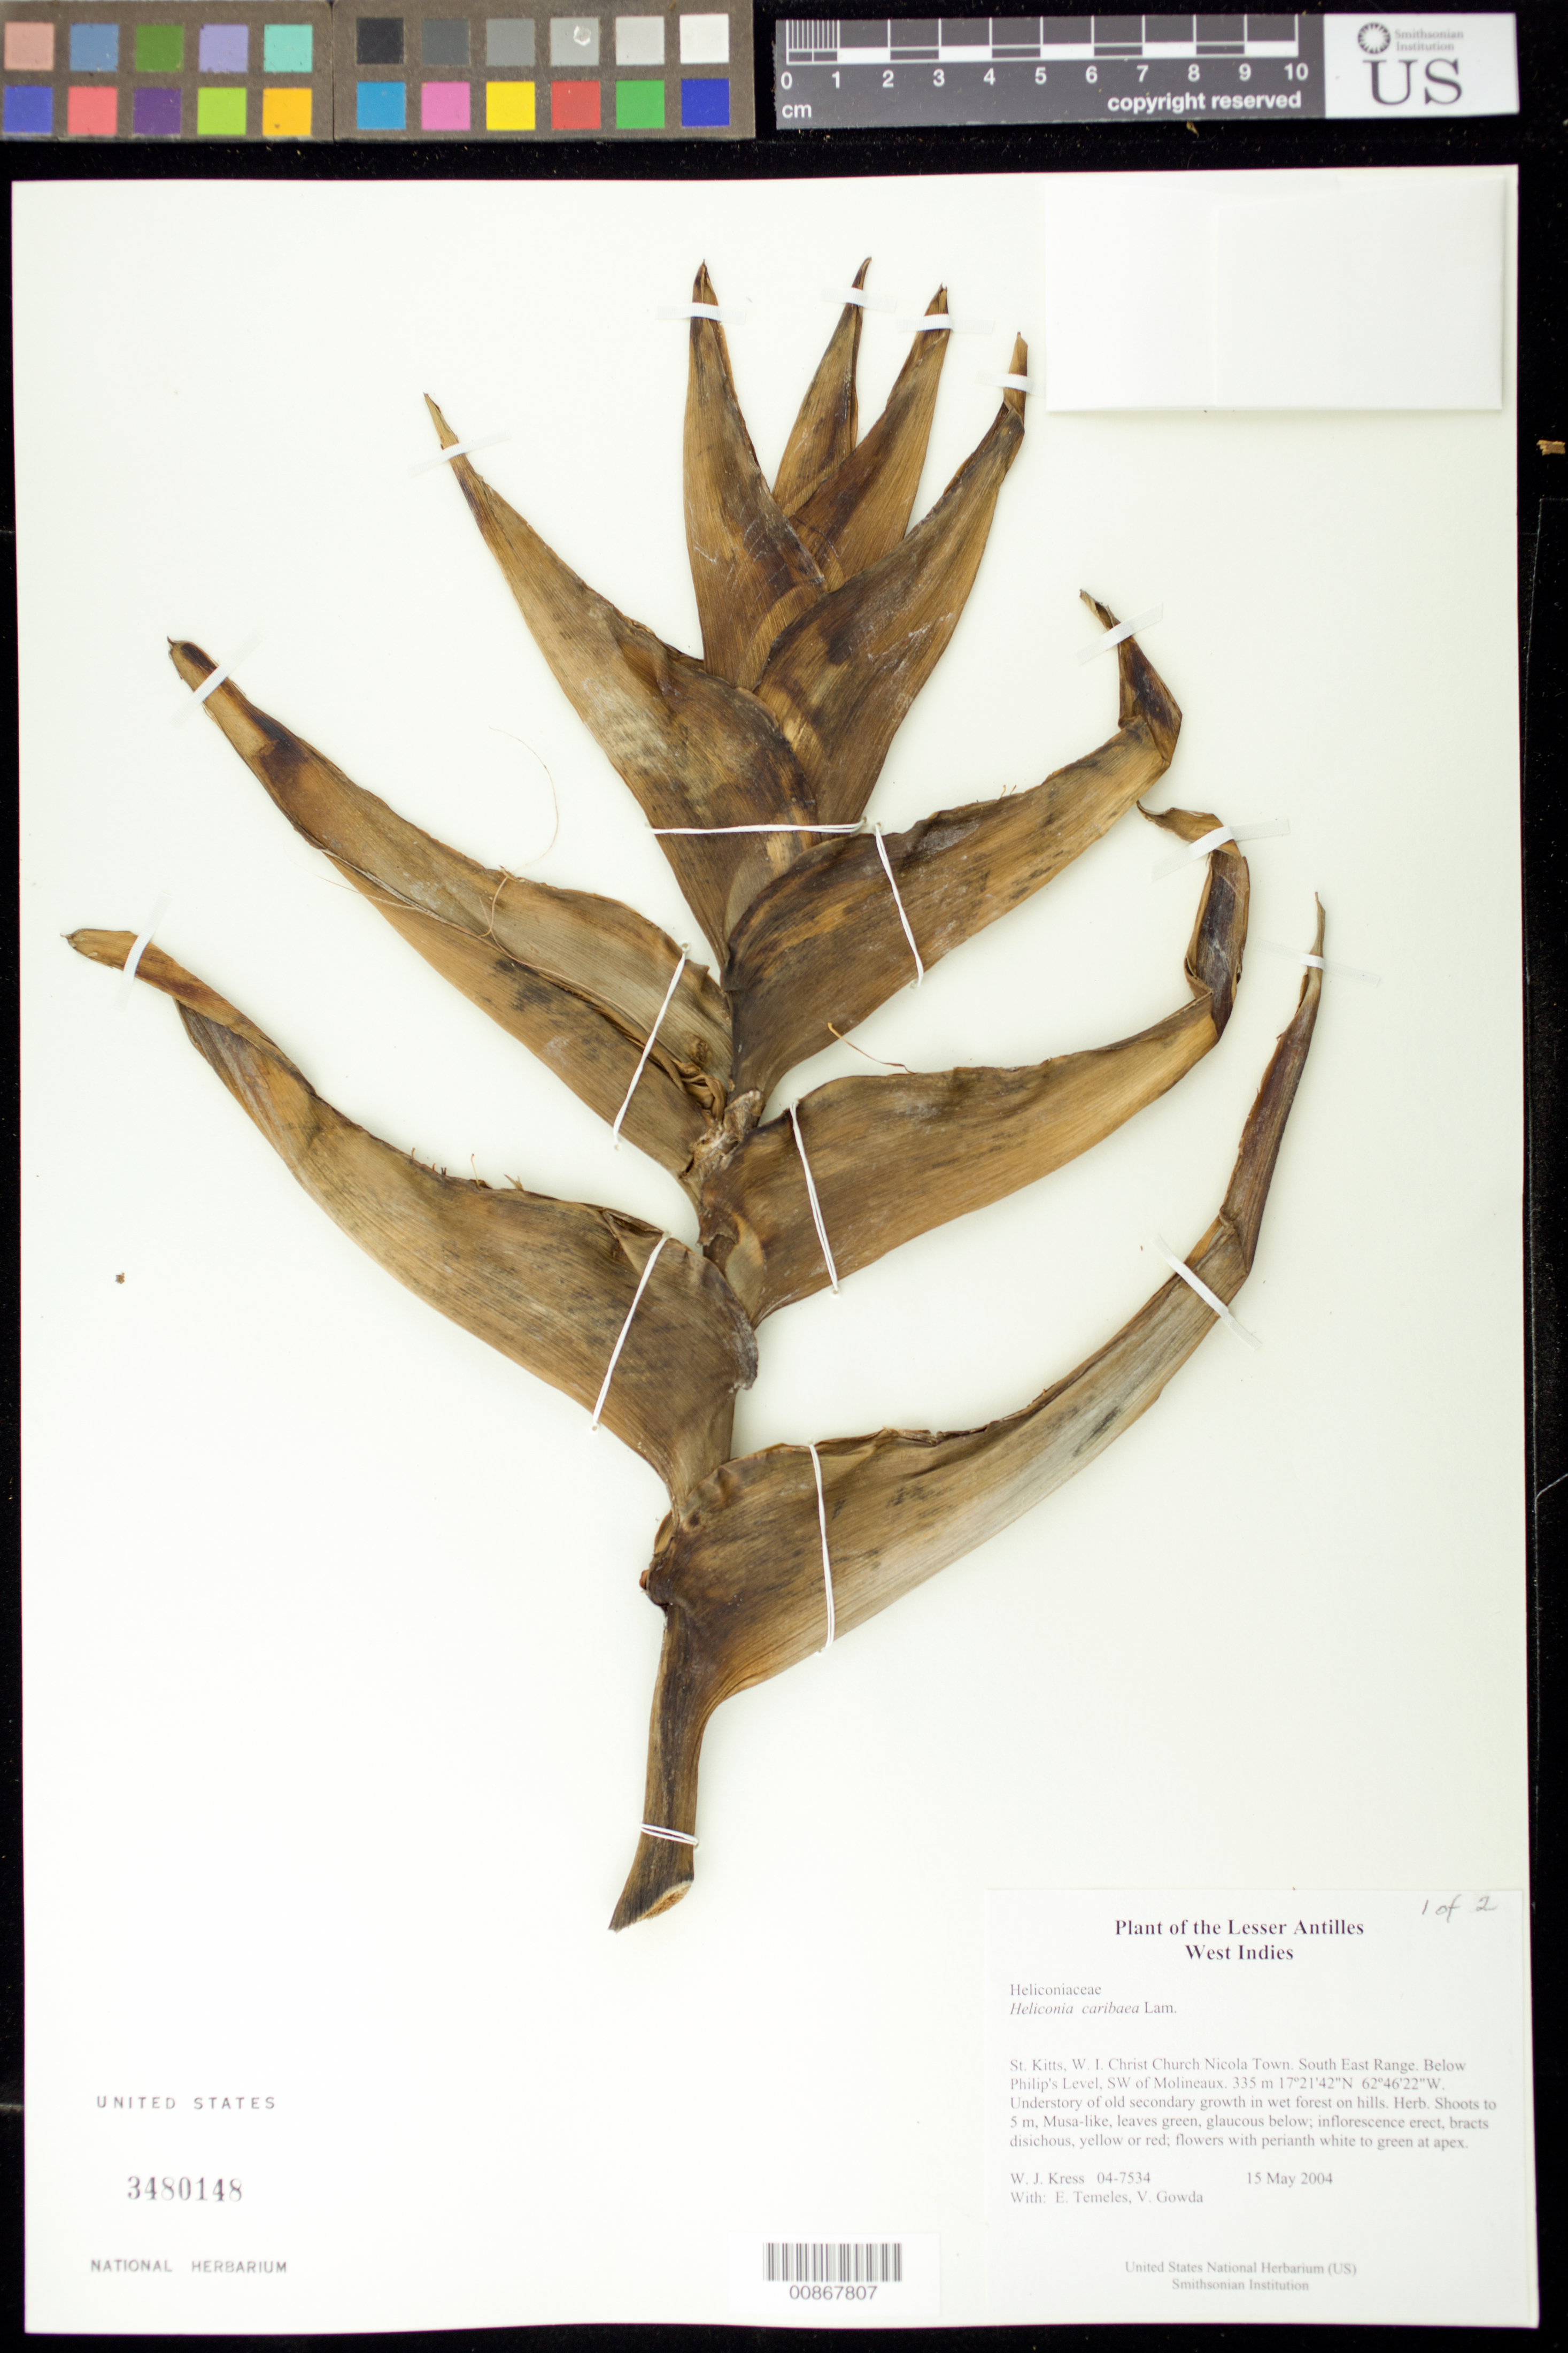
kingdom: Plantae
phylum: Tracheophyta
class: Liliopsida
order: Zingiberales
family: Heliconiaceae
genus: Heliconia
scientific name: Heliconia caribaea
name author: Lam.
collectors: W. J. Kress, E. Temeles & V. Gowda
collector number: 04-7534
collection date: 2004-05-15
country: St. Christopher-Nevis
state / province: Christ Church Nicola Town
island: St. Lucia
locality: Below Philip's Level, SW of Molineaux. South East Range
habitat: Understory of old secondary grwoth in wet forest on hills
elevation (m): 335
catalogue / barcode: US 3480148